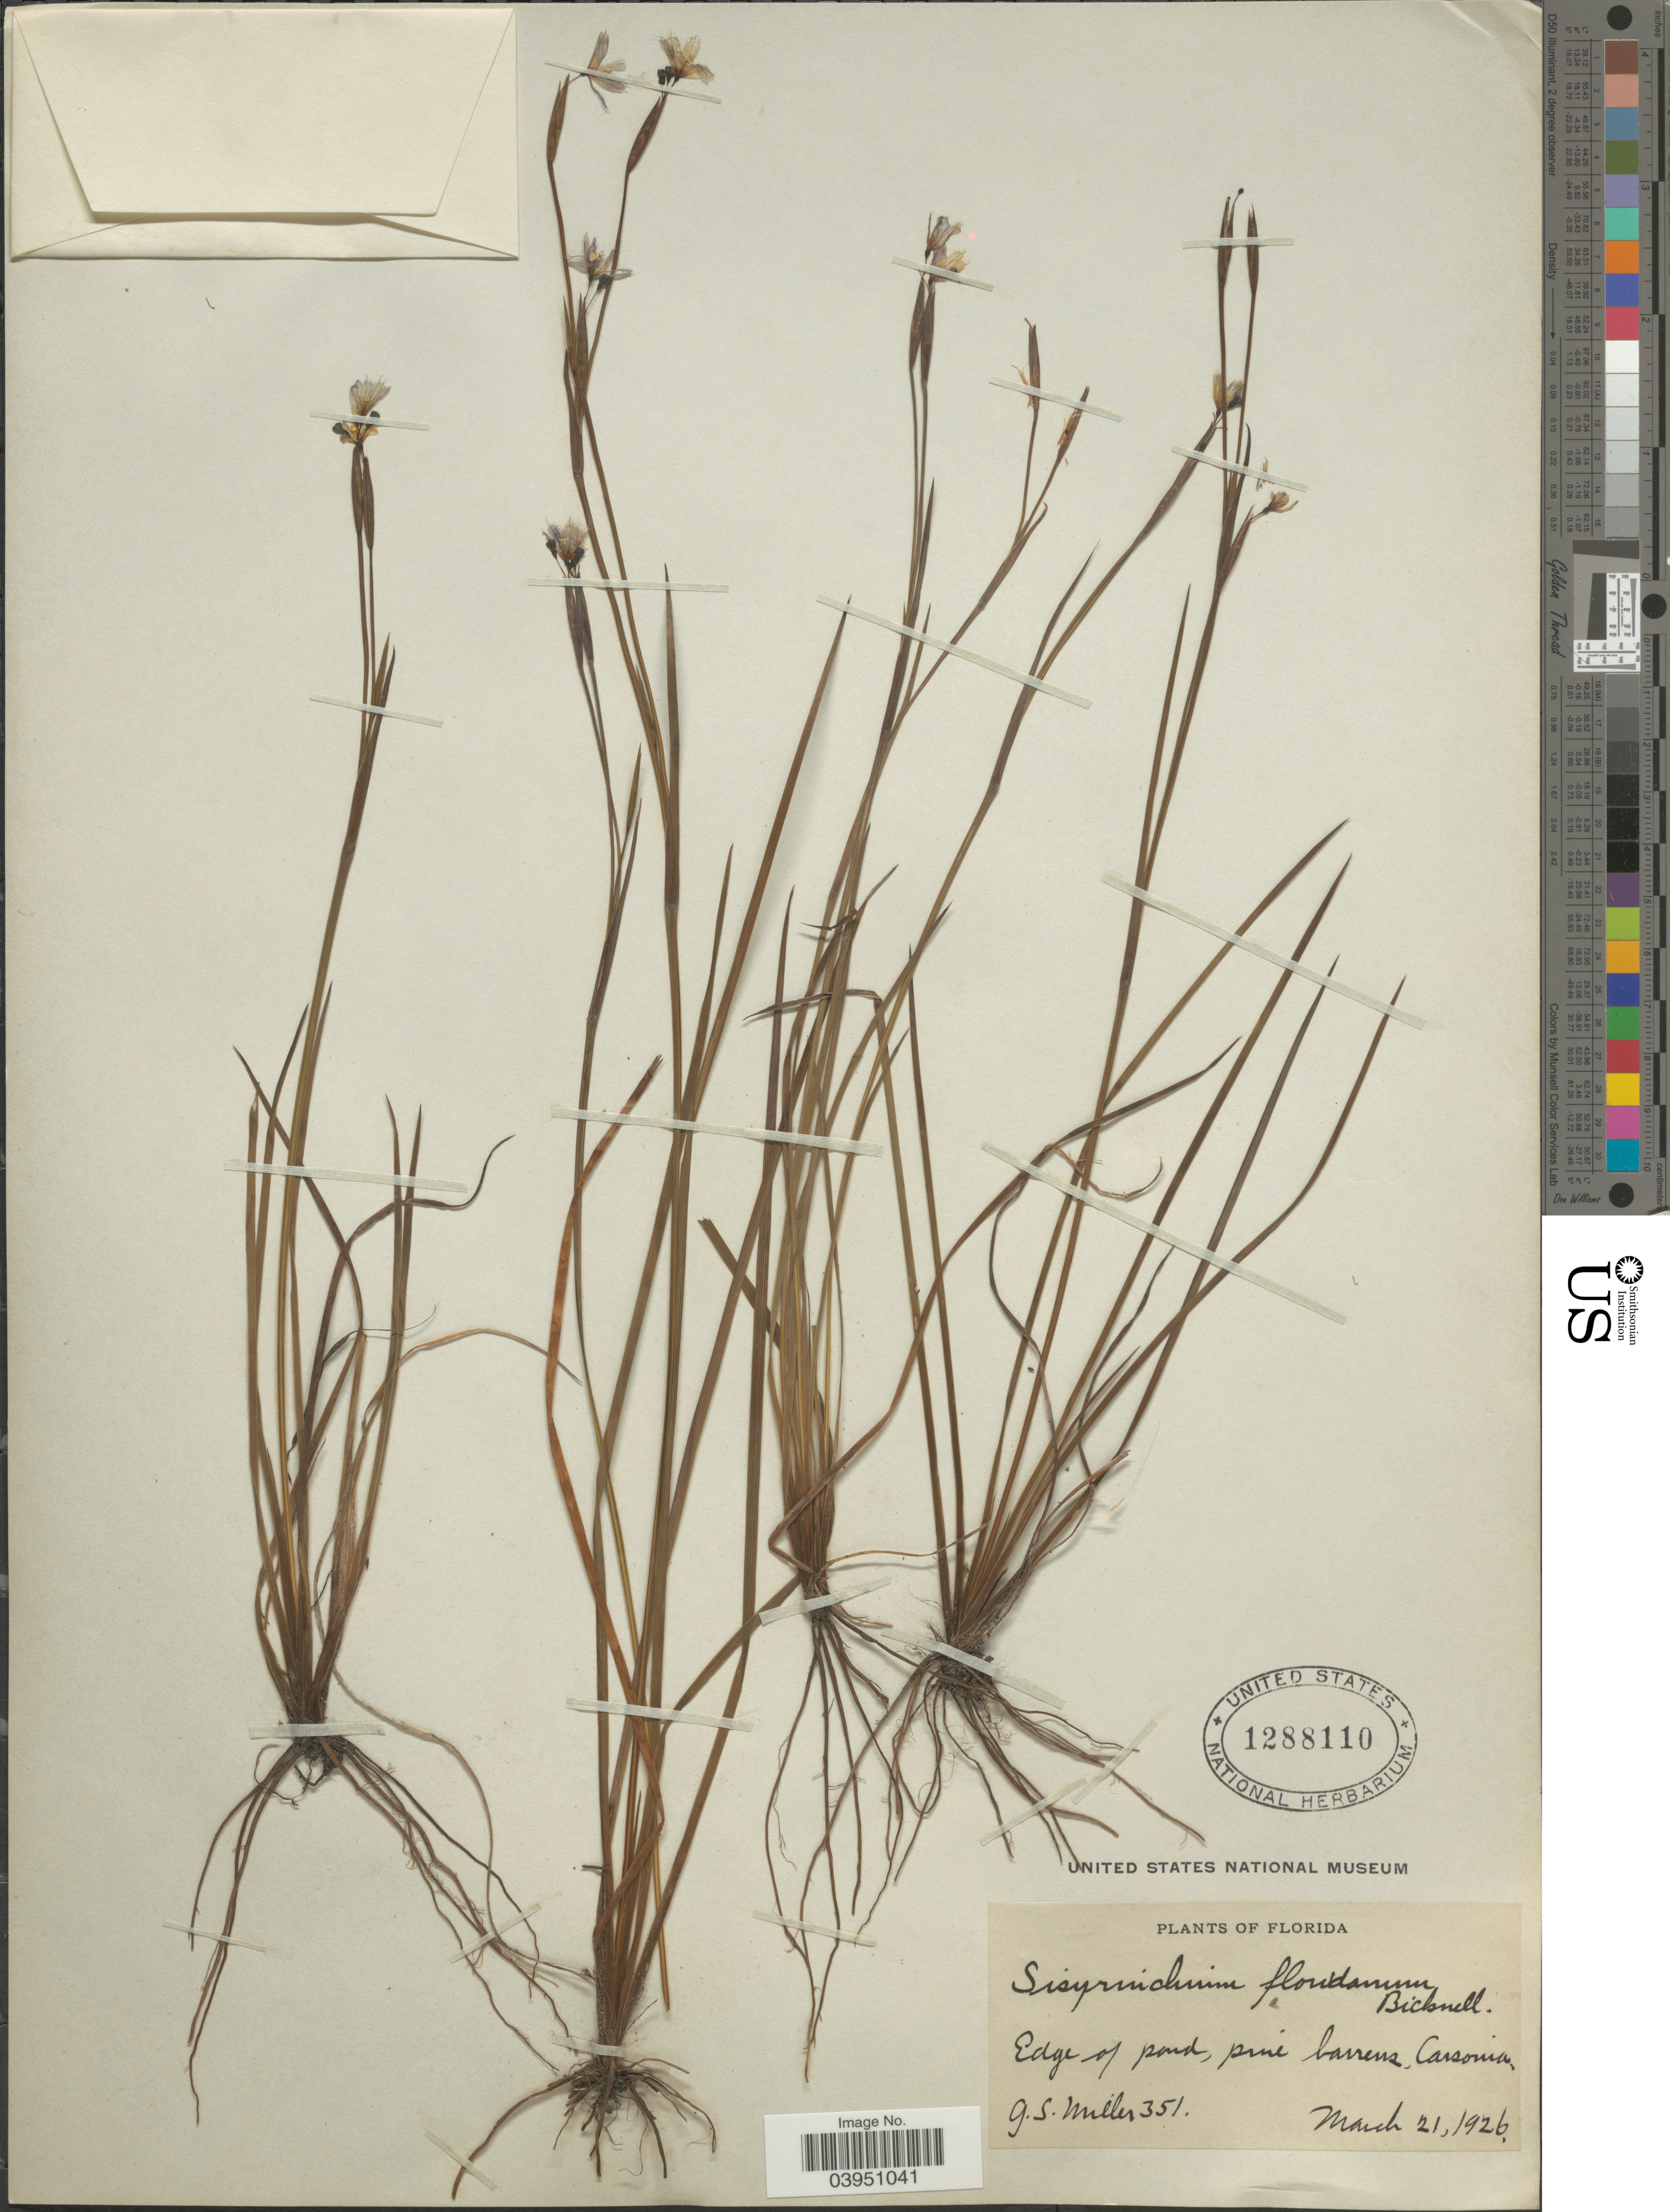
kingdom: Plantae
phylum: Tracheophyta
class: Liliopsida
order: Asparagales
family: Iridaceae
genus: Sisyrinchium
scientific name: Sisyrinchium floridanum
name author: E.P. Bicknell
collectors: G. S. Miller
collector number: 351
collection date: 1926-03-21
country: United States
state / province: Florida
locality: Edge of pond, pine barrens, Carsonia.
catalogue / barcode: US 1288110